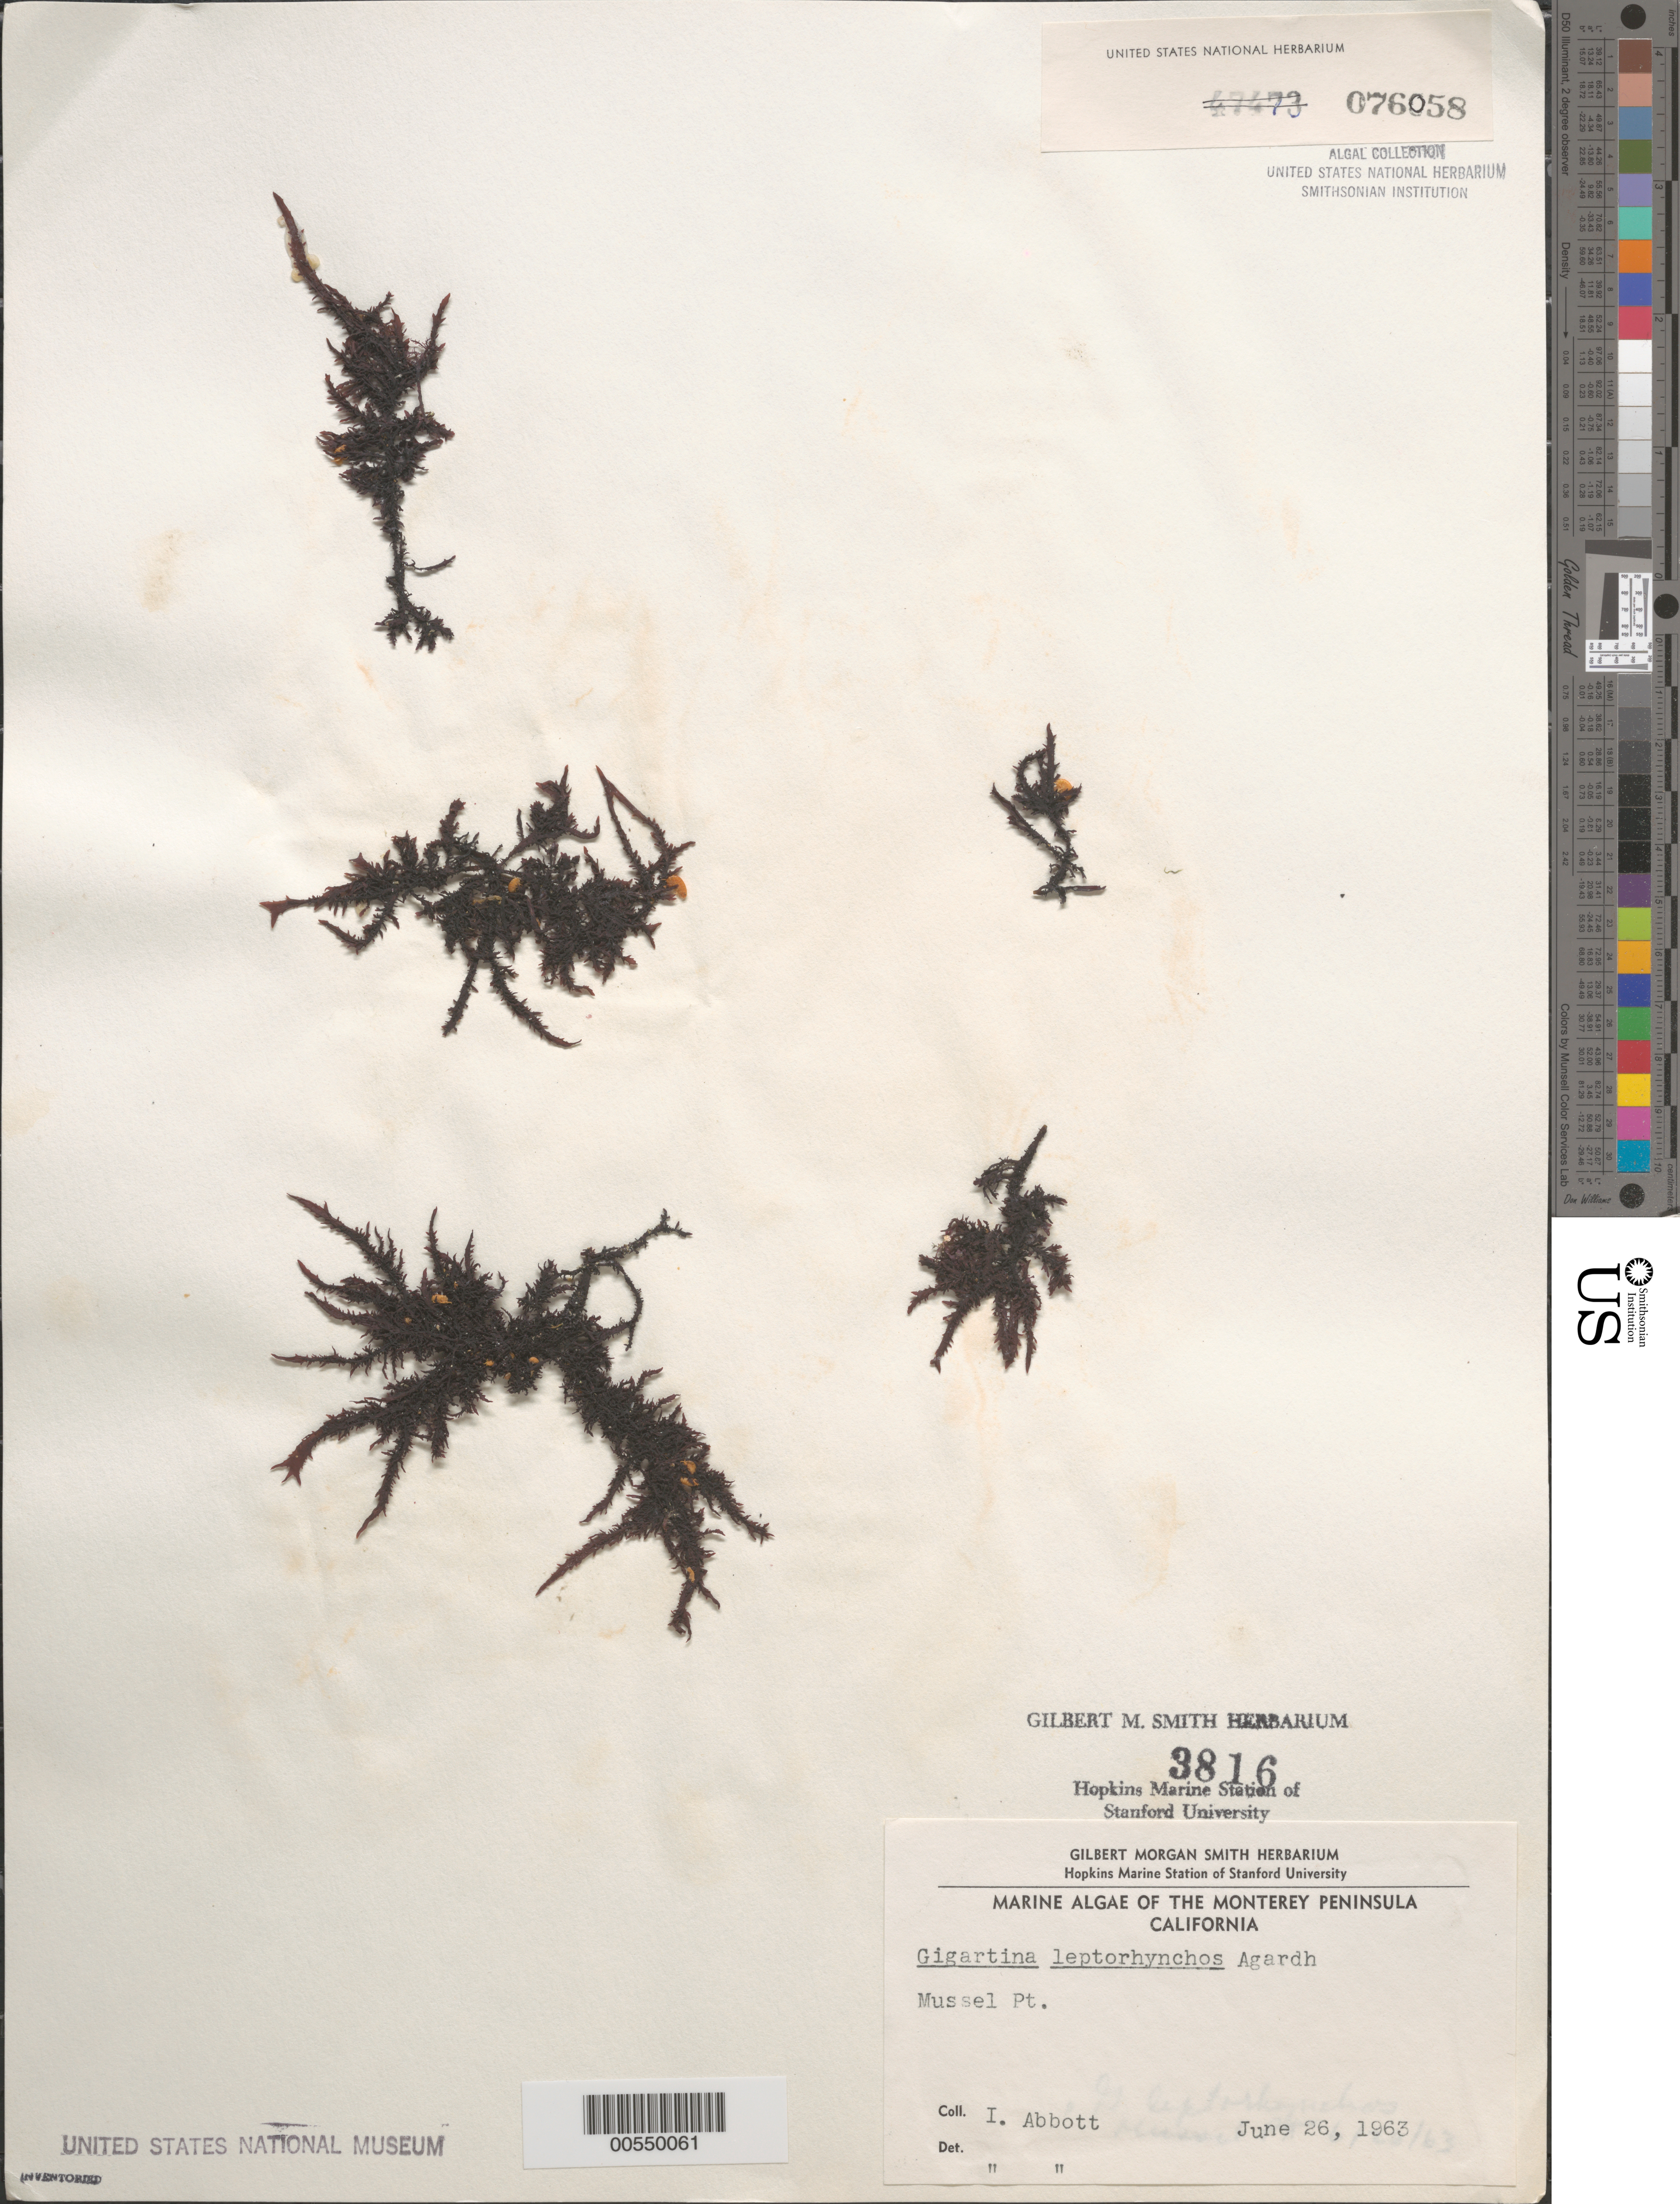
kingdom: Plantae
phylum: Rhodophyta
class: Florideophyceae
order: Gigartinales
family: Gigartinaceae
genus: Mazzaella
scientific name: Mazzaella leptorhynchos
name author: (J. Agardh) Leister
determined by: Algae name updating Project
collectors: I. A. Abbott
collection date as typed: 26 Jun 1963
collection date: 1963-06-26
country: United States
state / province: California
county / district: Monterey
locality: Mussel Point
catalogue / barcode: US 76058